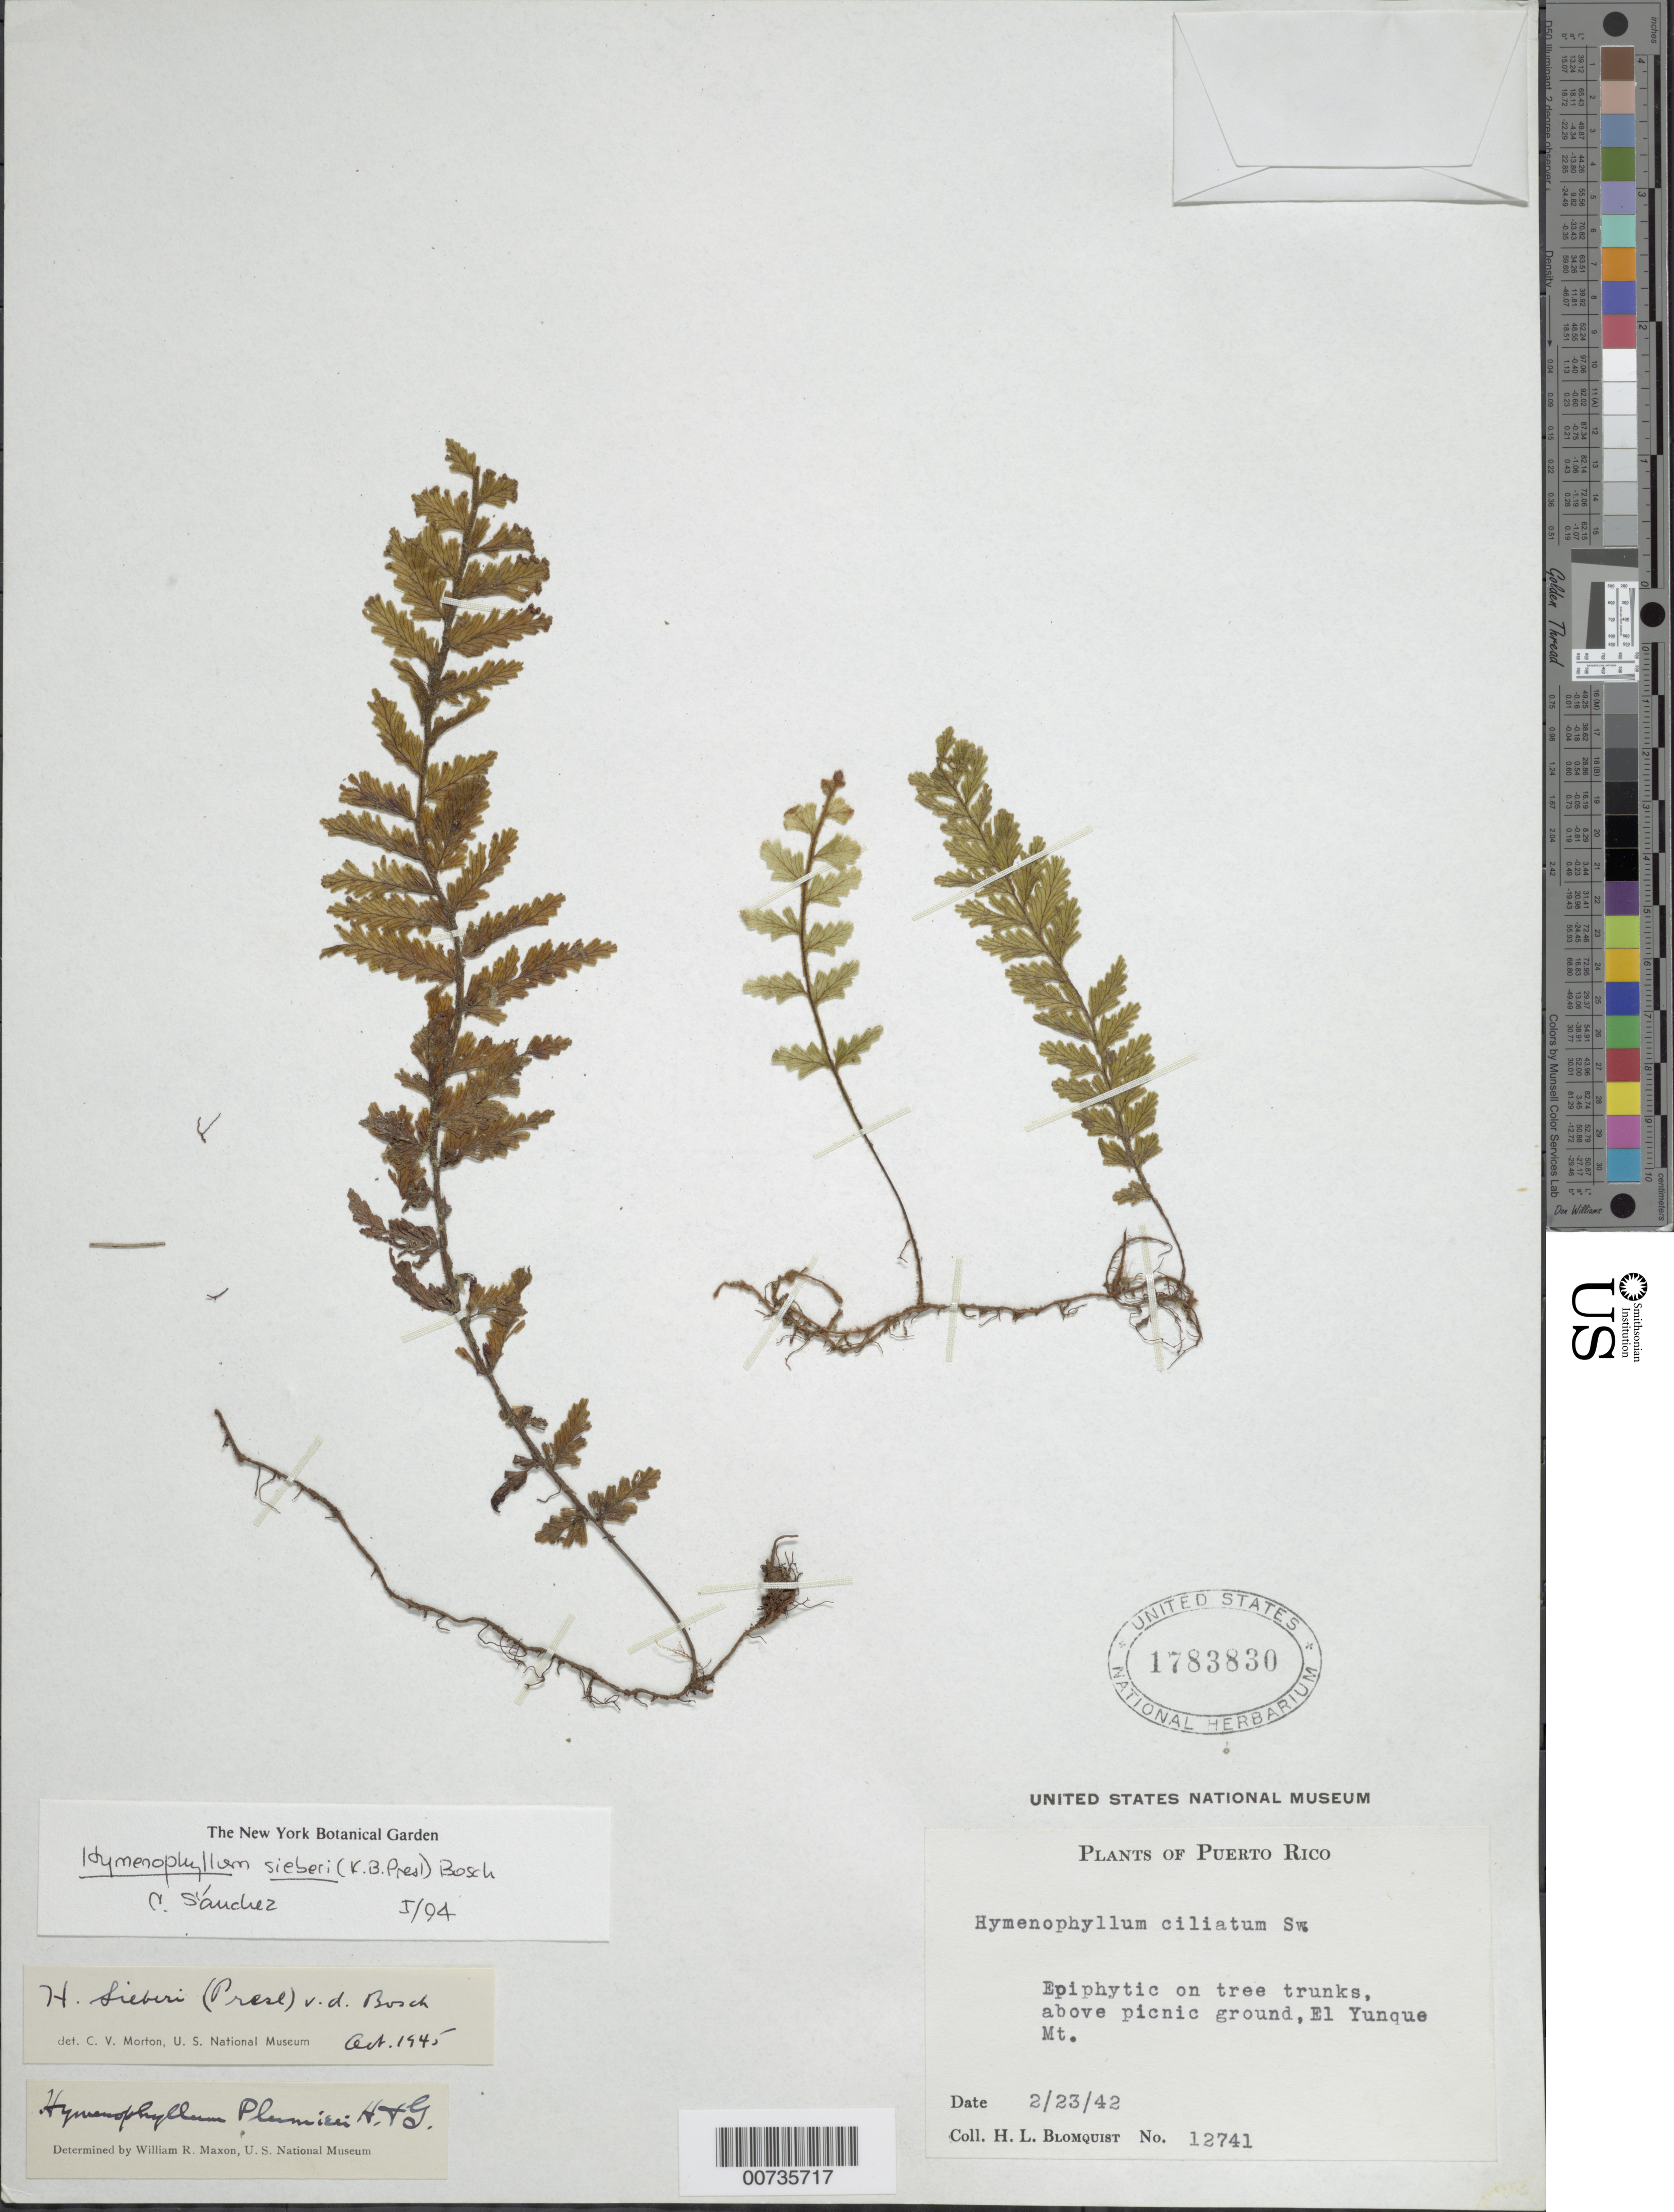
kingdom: Plantae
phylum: Tracheophyta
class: Polypodiopsida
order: Hymenophyllales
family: Hymenophyllaceae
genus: Hymenophyllum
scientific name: Hymenophyllum sieberi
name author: (C. Presl) Bosch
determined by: Sánchez, C. A.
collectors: H. Blomquist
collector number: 12741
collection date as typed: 23 Feb 1942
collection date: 1942-02-23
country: Puerto Rico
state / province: Río Grande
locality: El Yunque Mt.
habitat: On tree trunks, above picnic grouds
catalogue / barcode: US 1783830